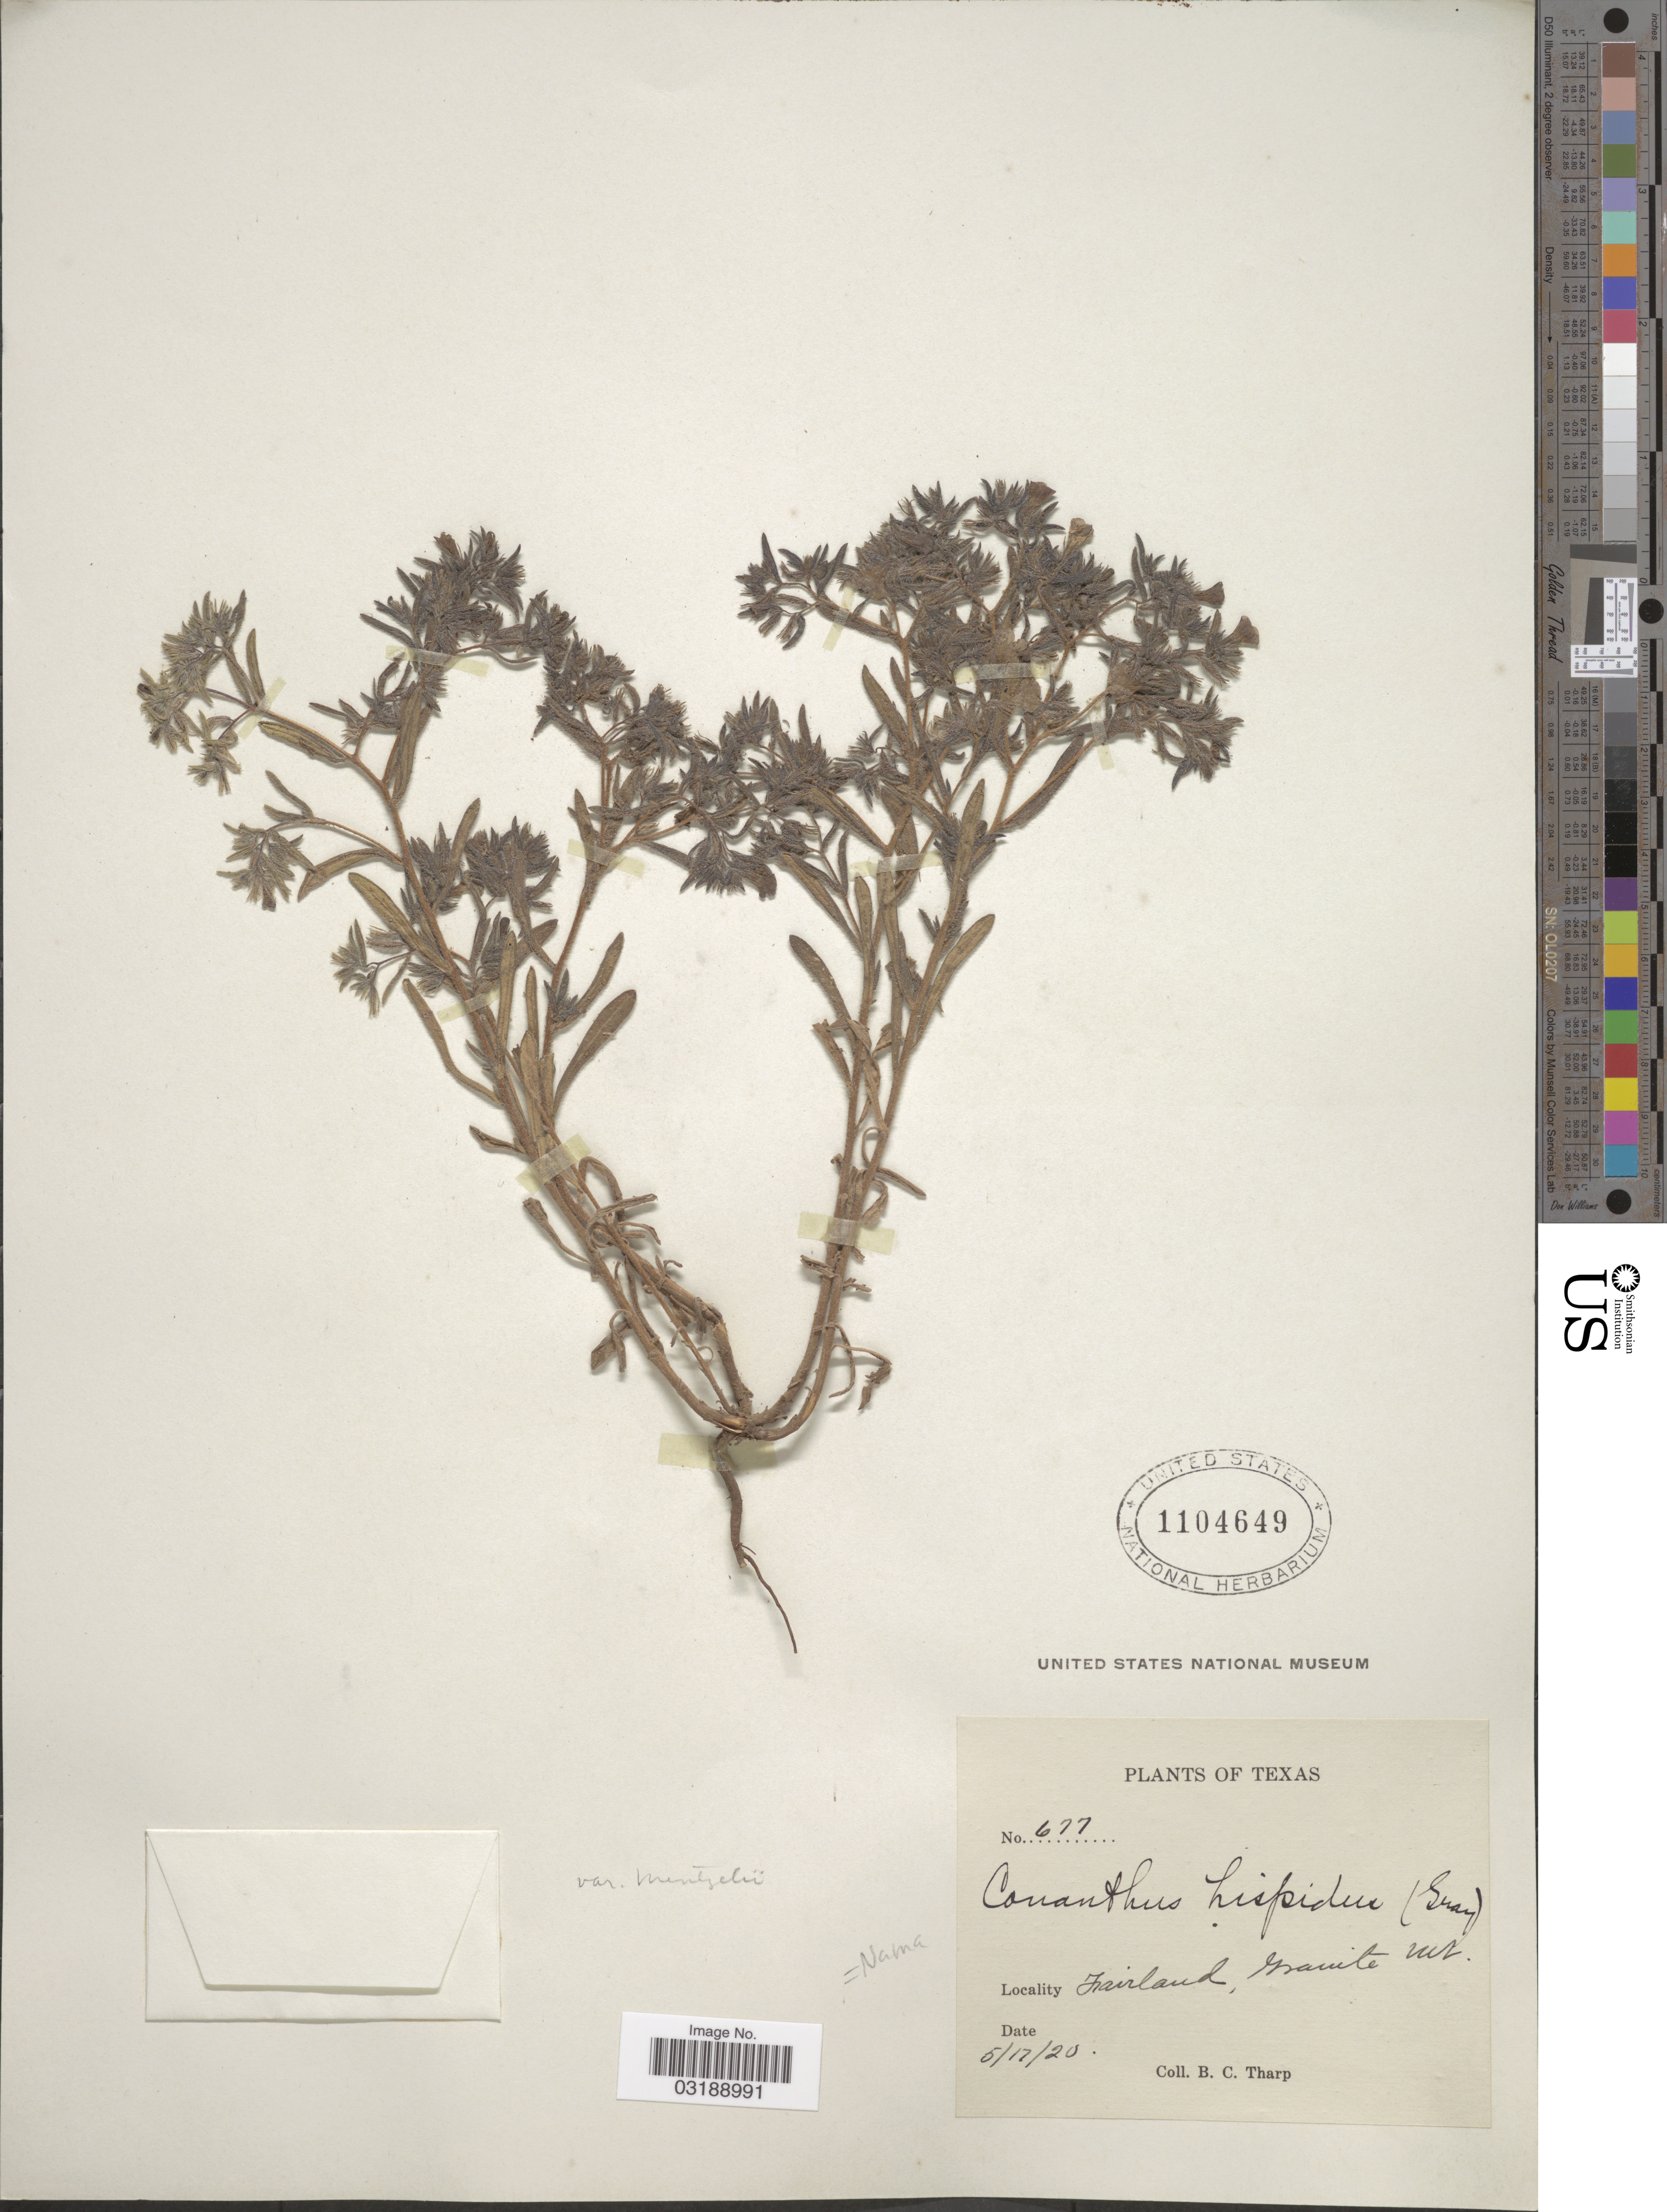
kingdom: Plantae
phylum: Tracheophyta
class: Magnoliopsida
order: Boraginales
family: Namaceae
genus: Nama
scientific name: Nama hispida var. mentzelii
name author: Brand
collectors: B. C. Tharp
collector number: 677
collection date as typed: Transcribed d/m/y: 17/5/20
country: United States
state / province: Texas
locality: Fairland, Granite Mt.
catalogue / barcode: US 1104649